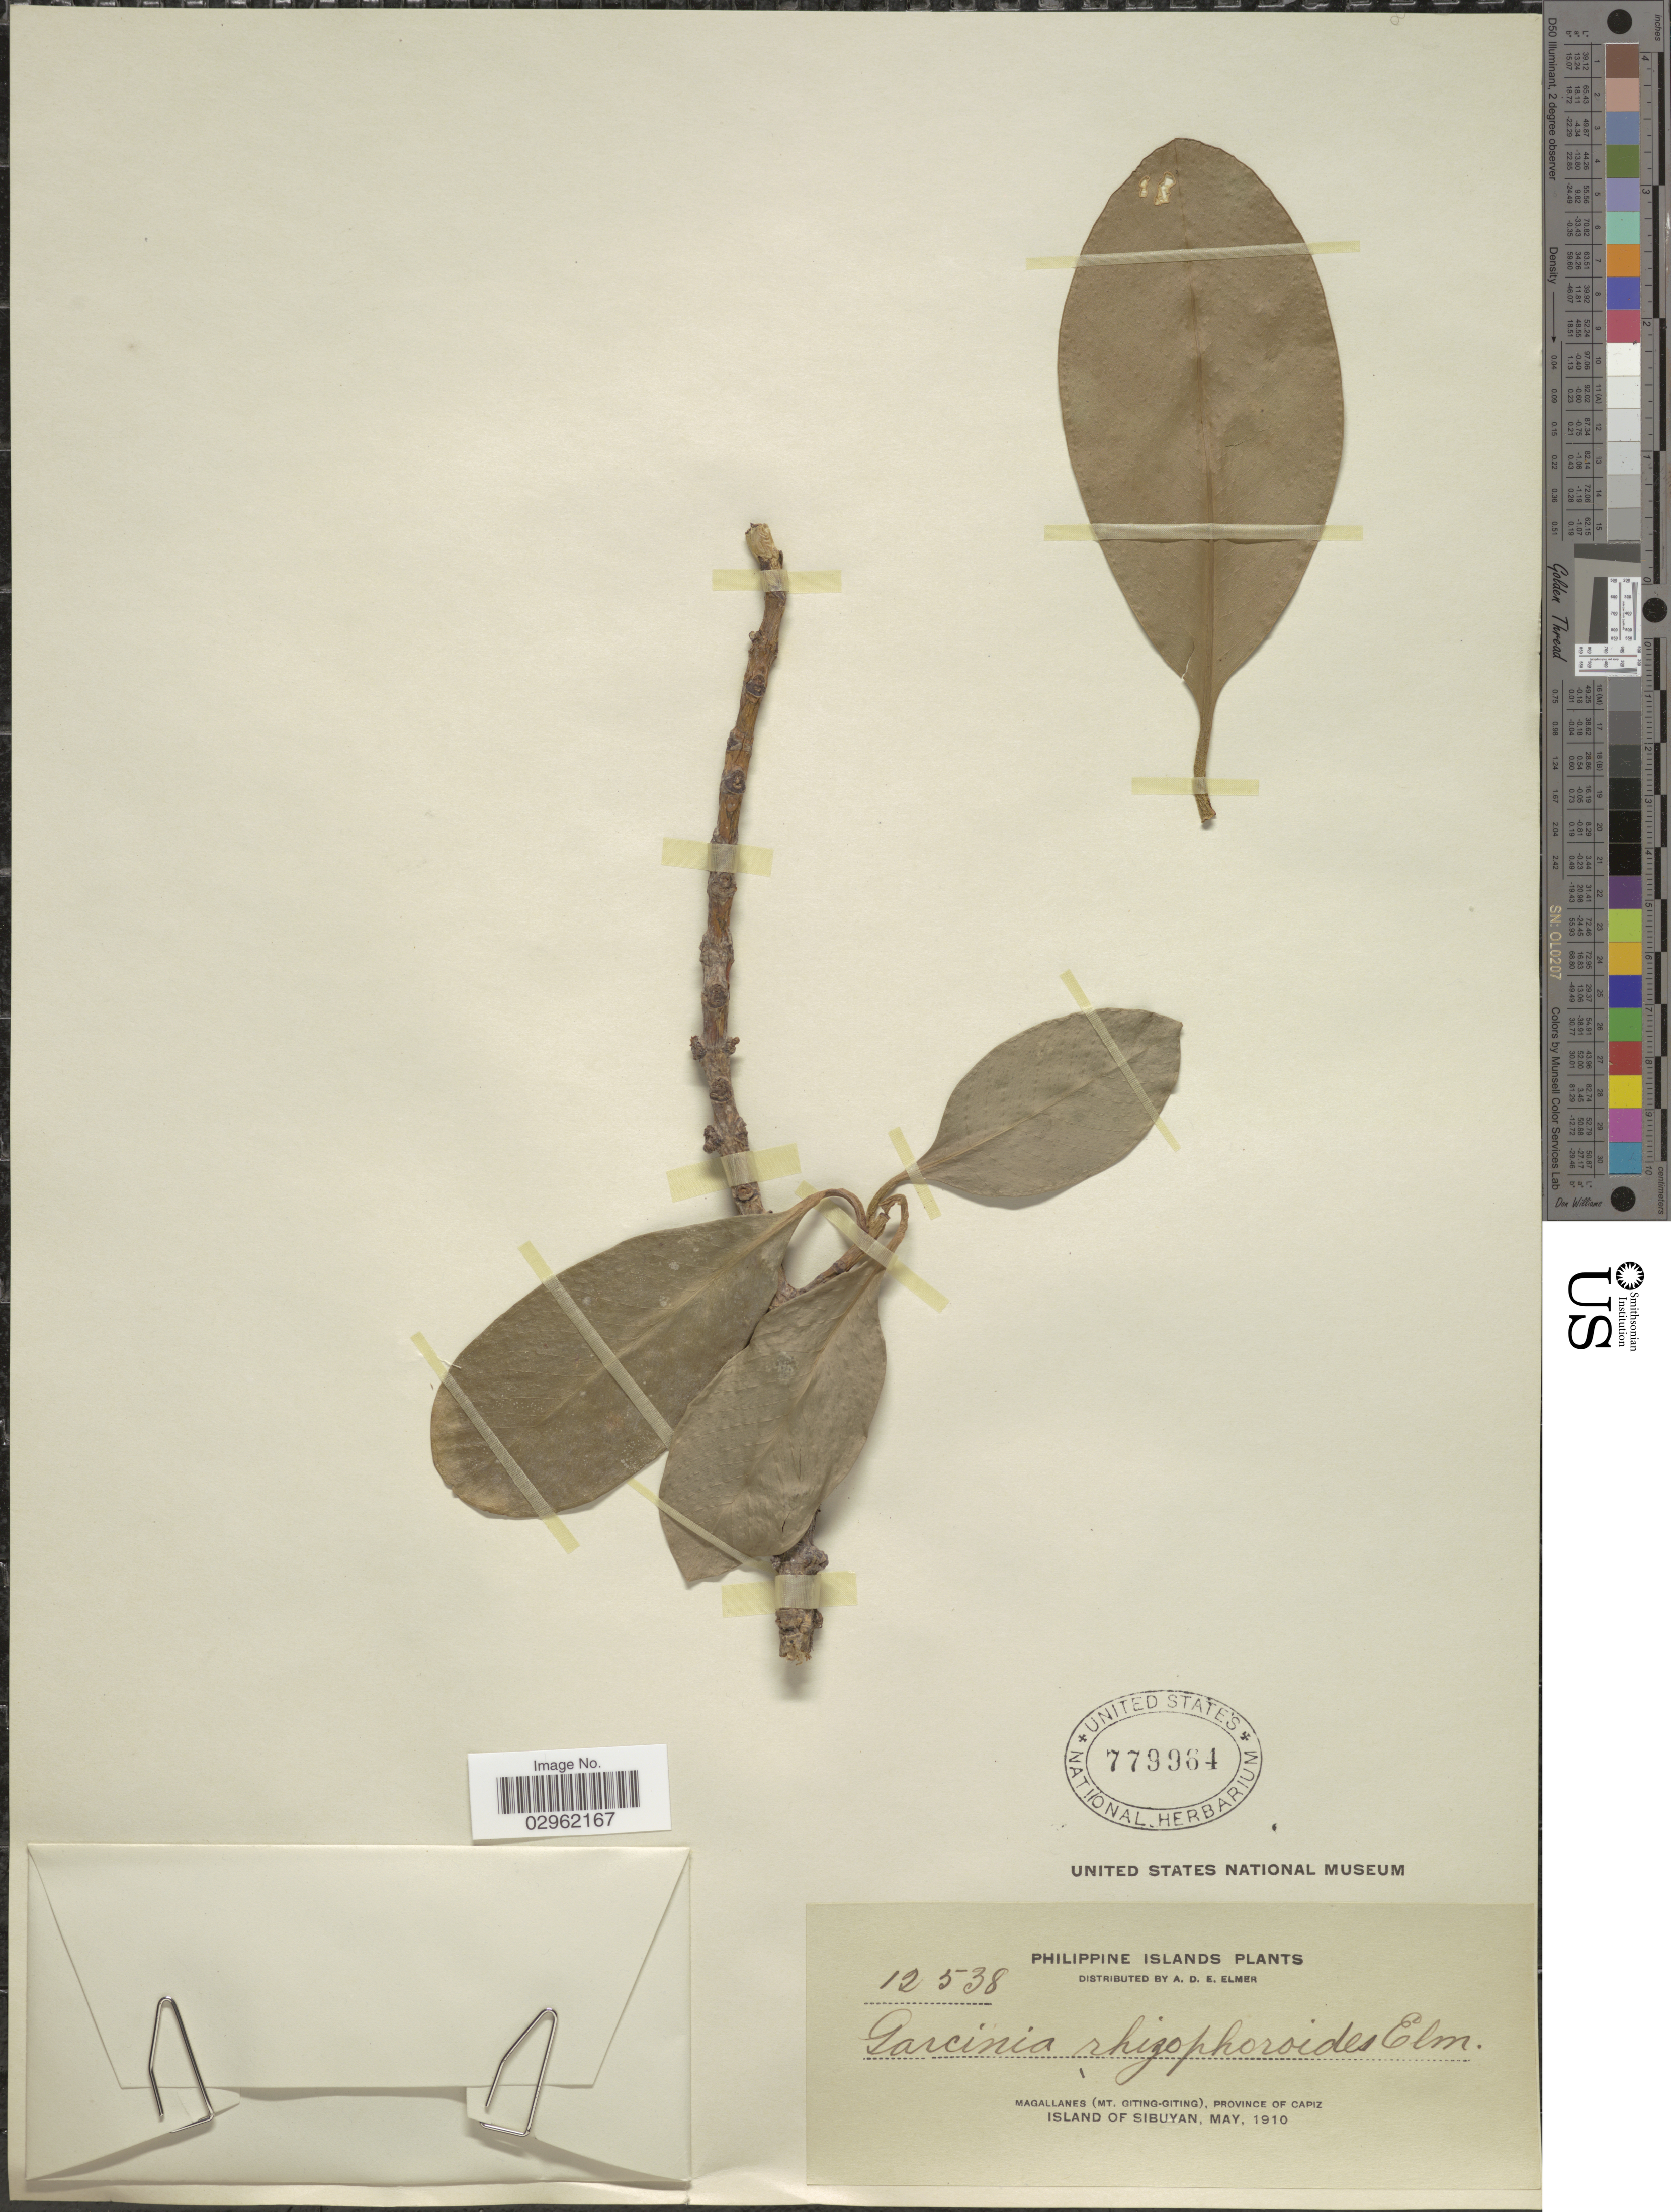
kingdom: Plantae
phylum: Tracheophyta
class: Magnoliopsida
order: Malpighiales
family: Clusiaceae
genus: Garcinia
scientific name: Garcinia rhizophoroides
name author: Elmer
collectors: A. D. E. Elmer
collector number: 12538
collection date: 1910-05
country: Philippines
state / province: Western Visayas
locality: Philippine Islands. Magallanes (Mt. Giting-Giting), Province of Capiz. Island of Sibuyan.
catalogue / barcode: US 779964